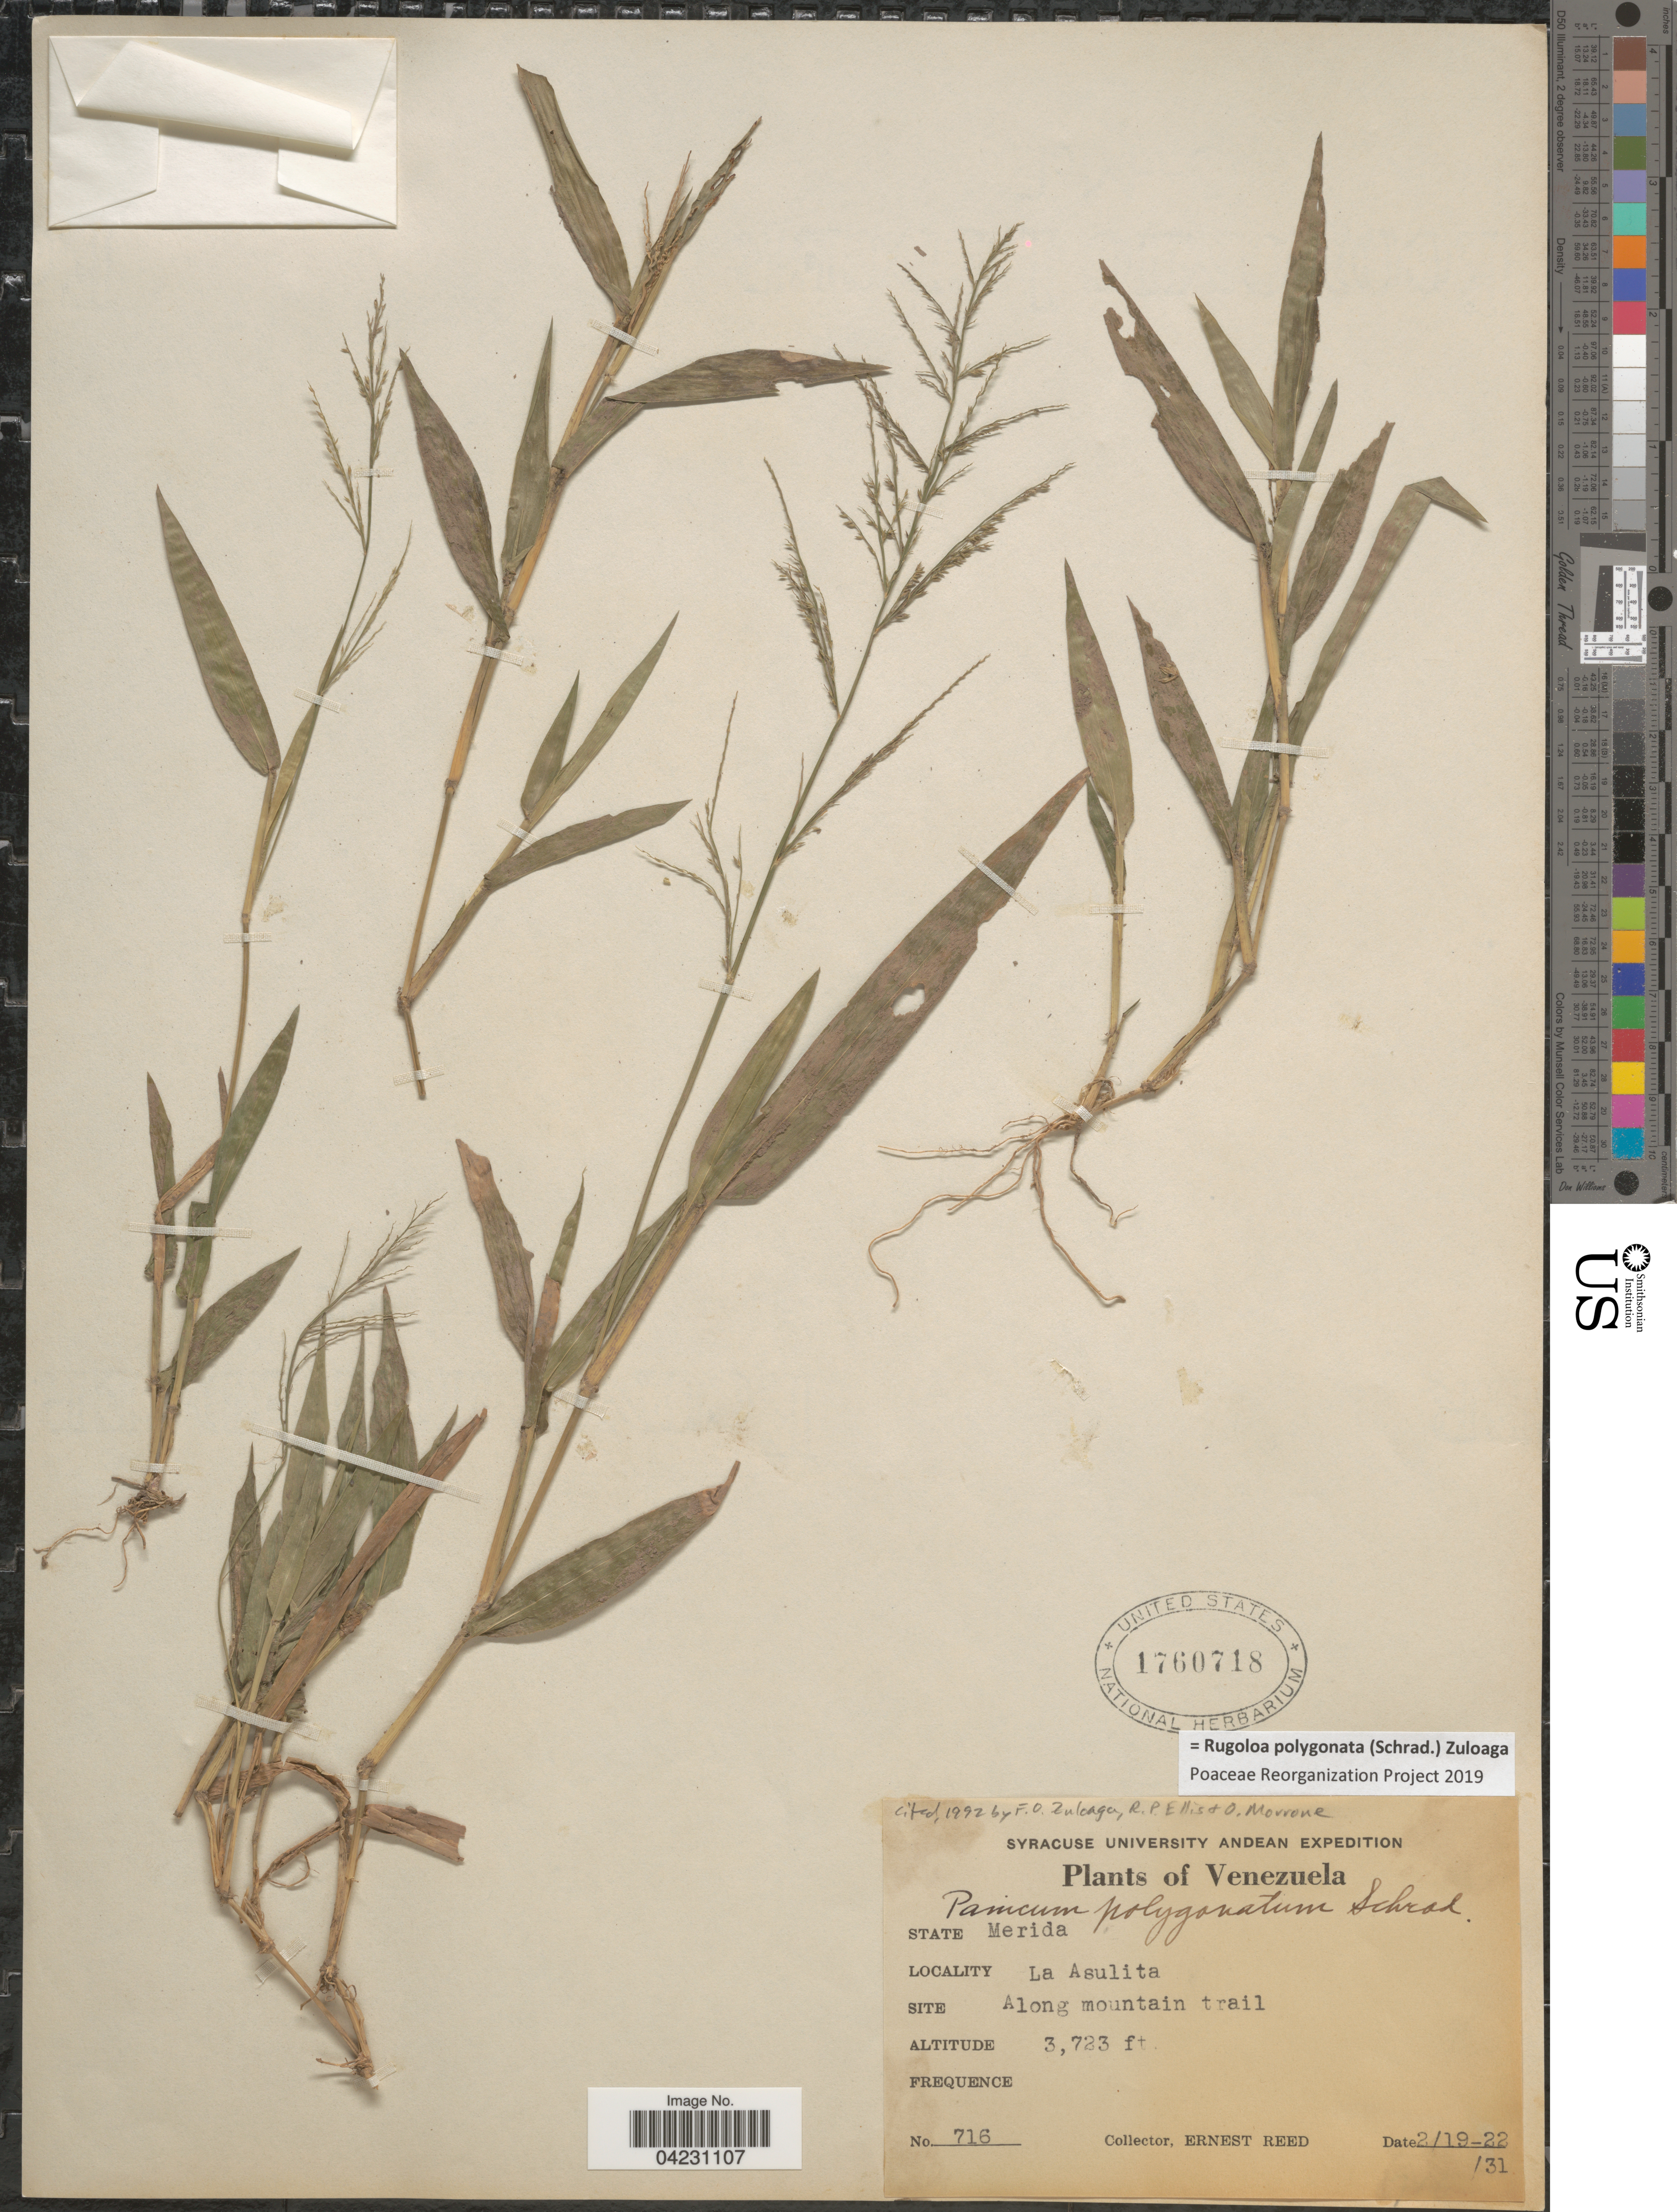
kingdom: Plantae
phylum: Tracheophyta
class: Liliopsida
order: Poales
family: Poaceae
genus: Rugoloa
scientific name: Rugoloa polygonata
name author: (Schrad.) Zuloaga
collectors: E. Reed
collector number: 716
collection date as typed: Transcribed d/m/y: 19/2/31 to 22/2/31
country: Venezuela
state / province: Merida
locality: Syracuse University Andean Expedition. La Asulita. Along mountain trail.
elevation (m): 1135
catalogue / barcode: US 1760718